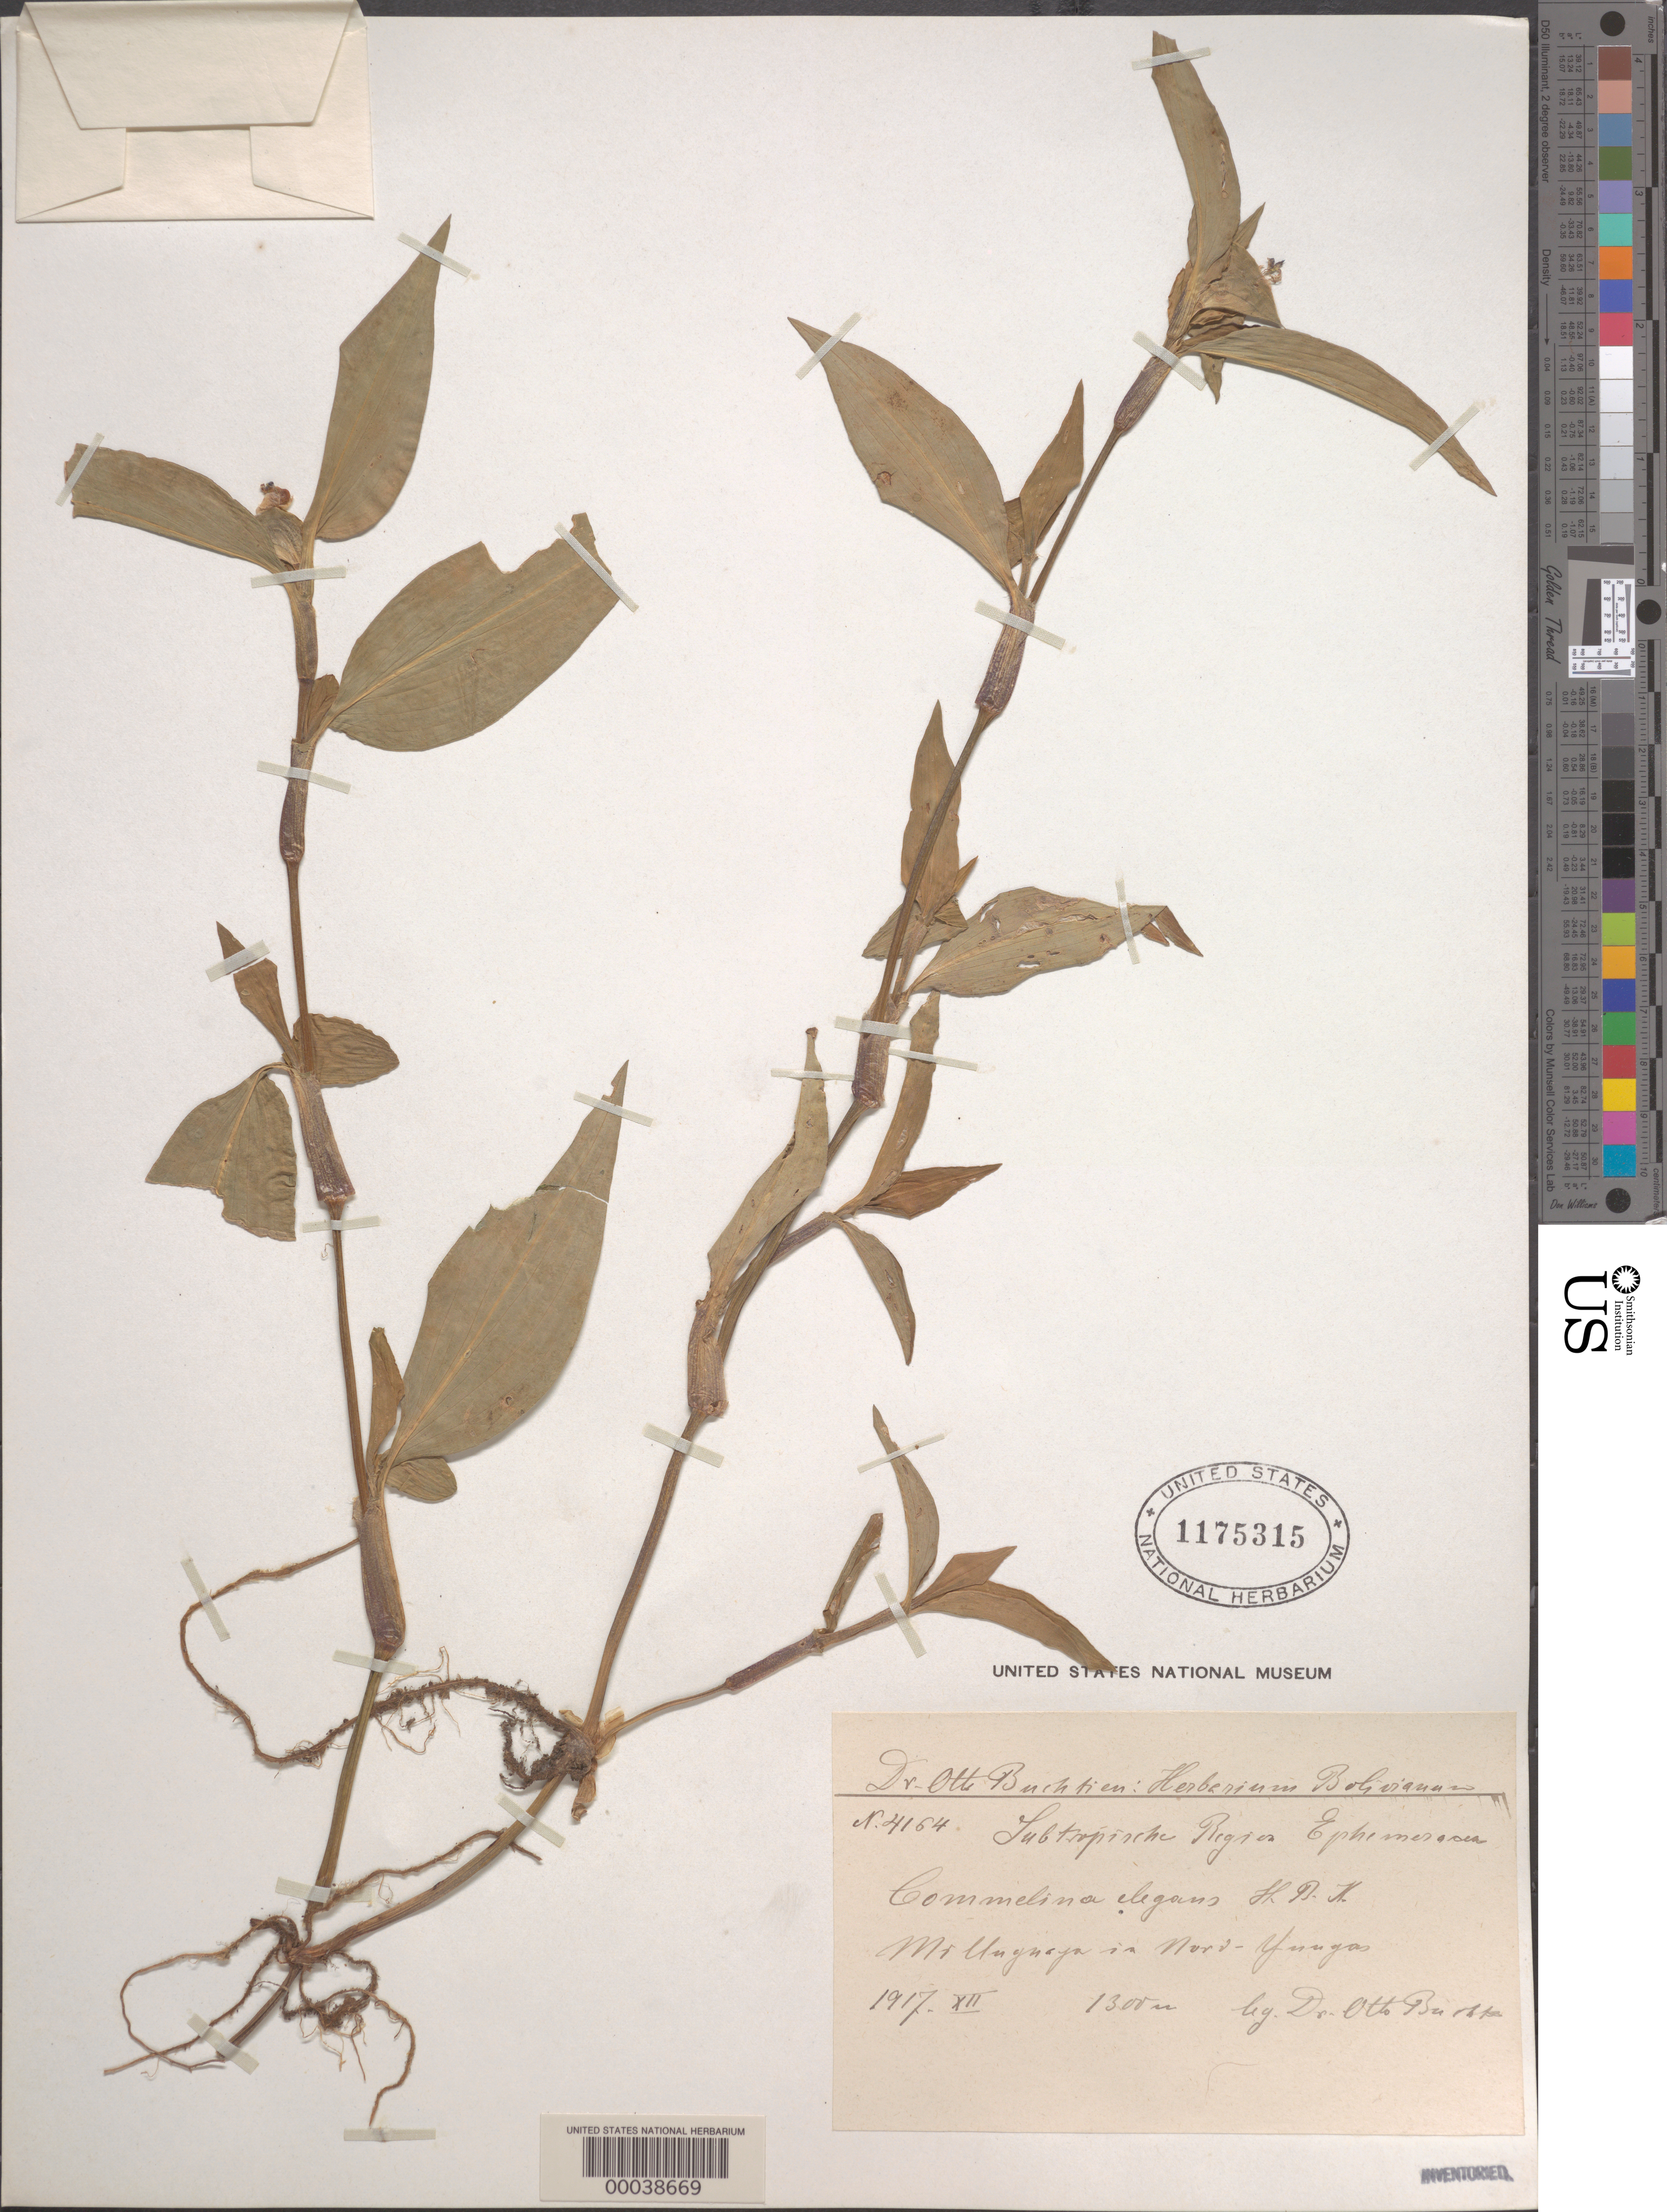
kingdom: Plantae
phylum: Tracheophyta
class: Liliopsida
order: Commelinales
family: Commelinaceae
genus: Commelina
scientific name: Commelina erecta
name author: L.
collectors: O. Buchtien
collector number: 4164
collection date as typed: Dec 1917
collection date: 1917-12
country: Bolivia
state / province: La Paz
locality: Milluguaya in Nord Yungas.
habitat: Subtropical area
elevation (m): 1300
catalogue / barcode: US 1175315